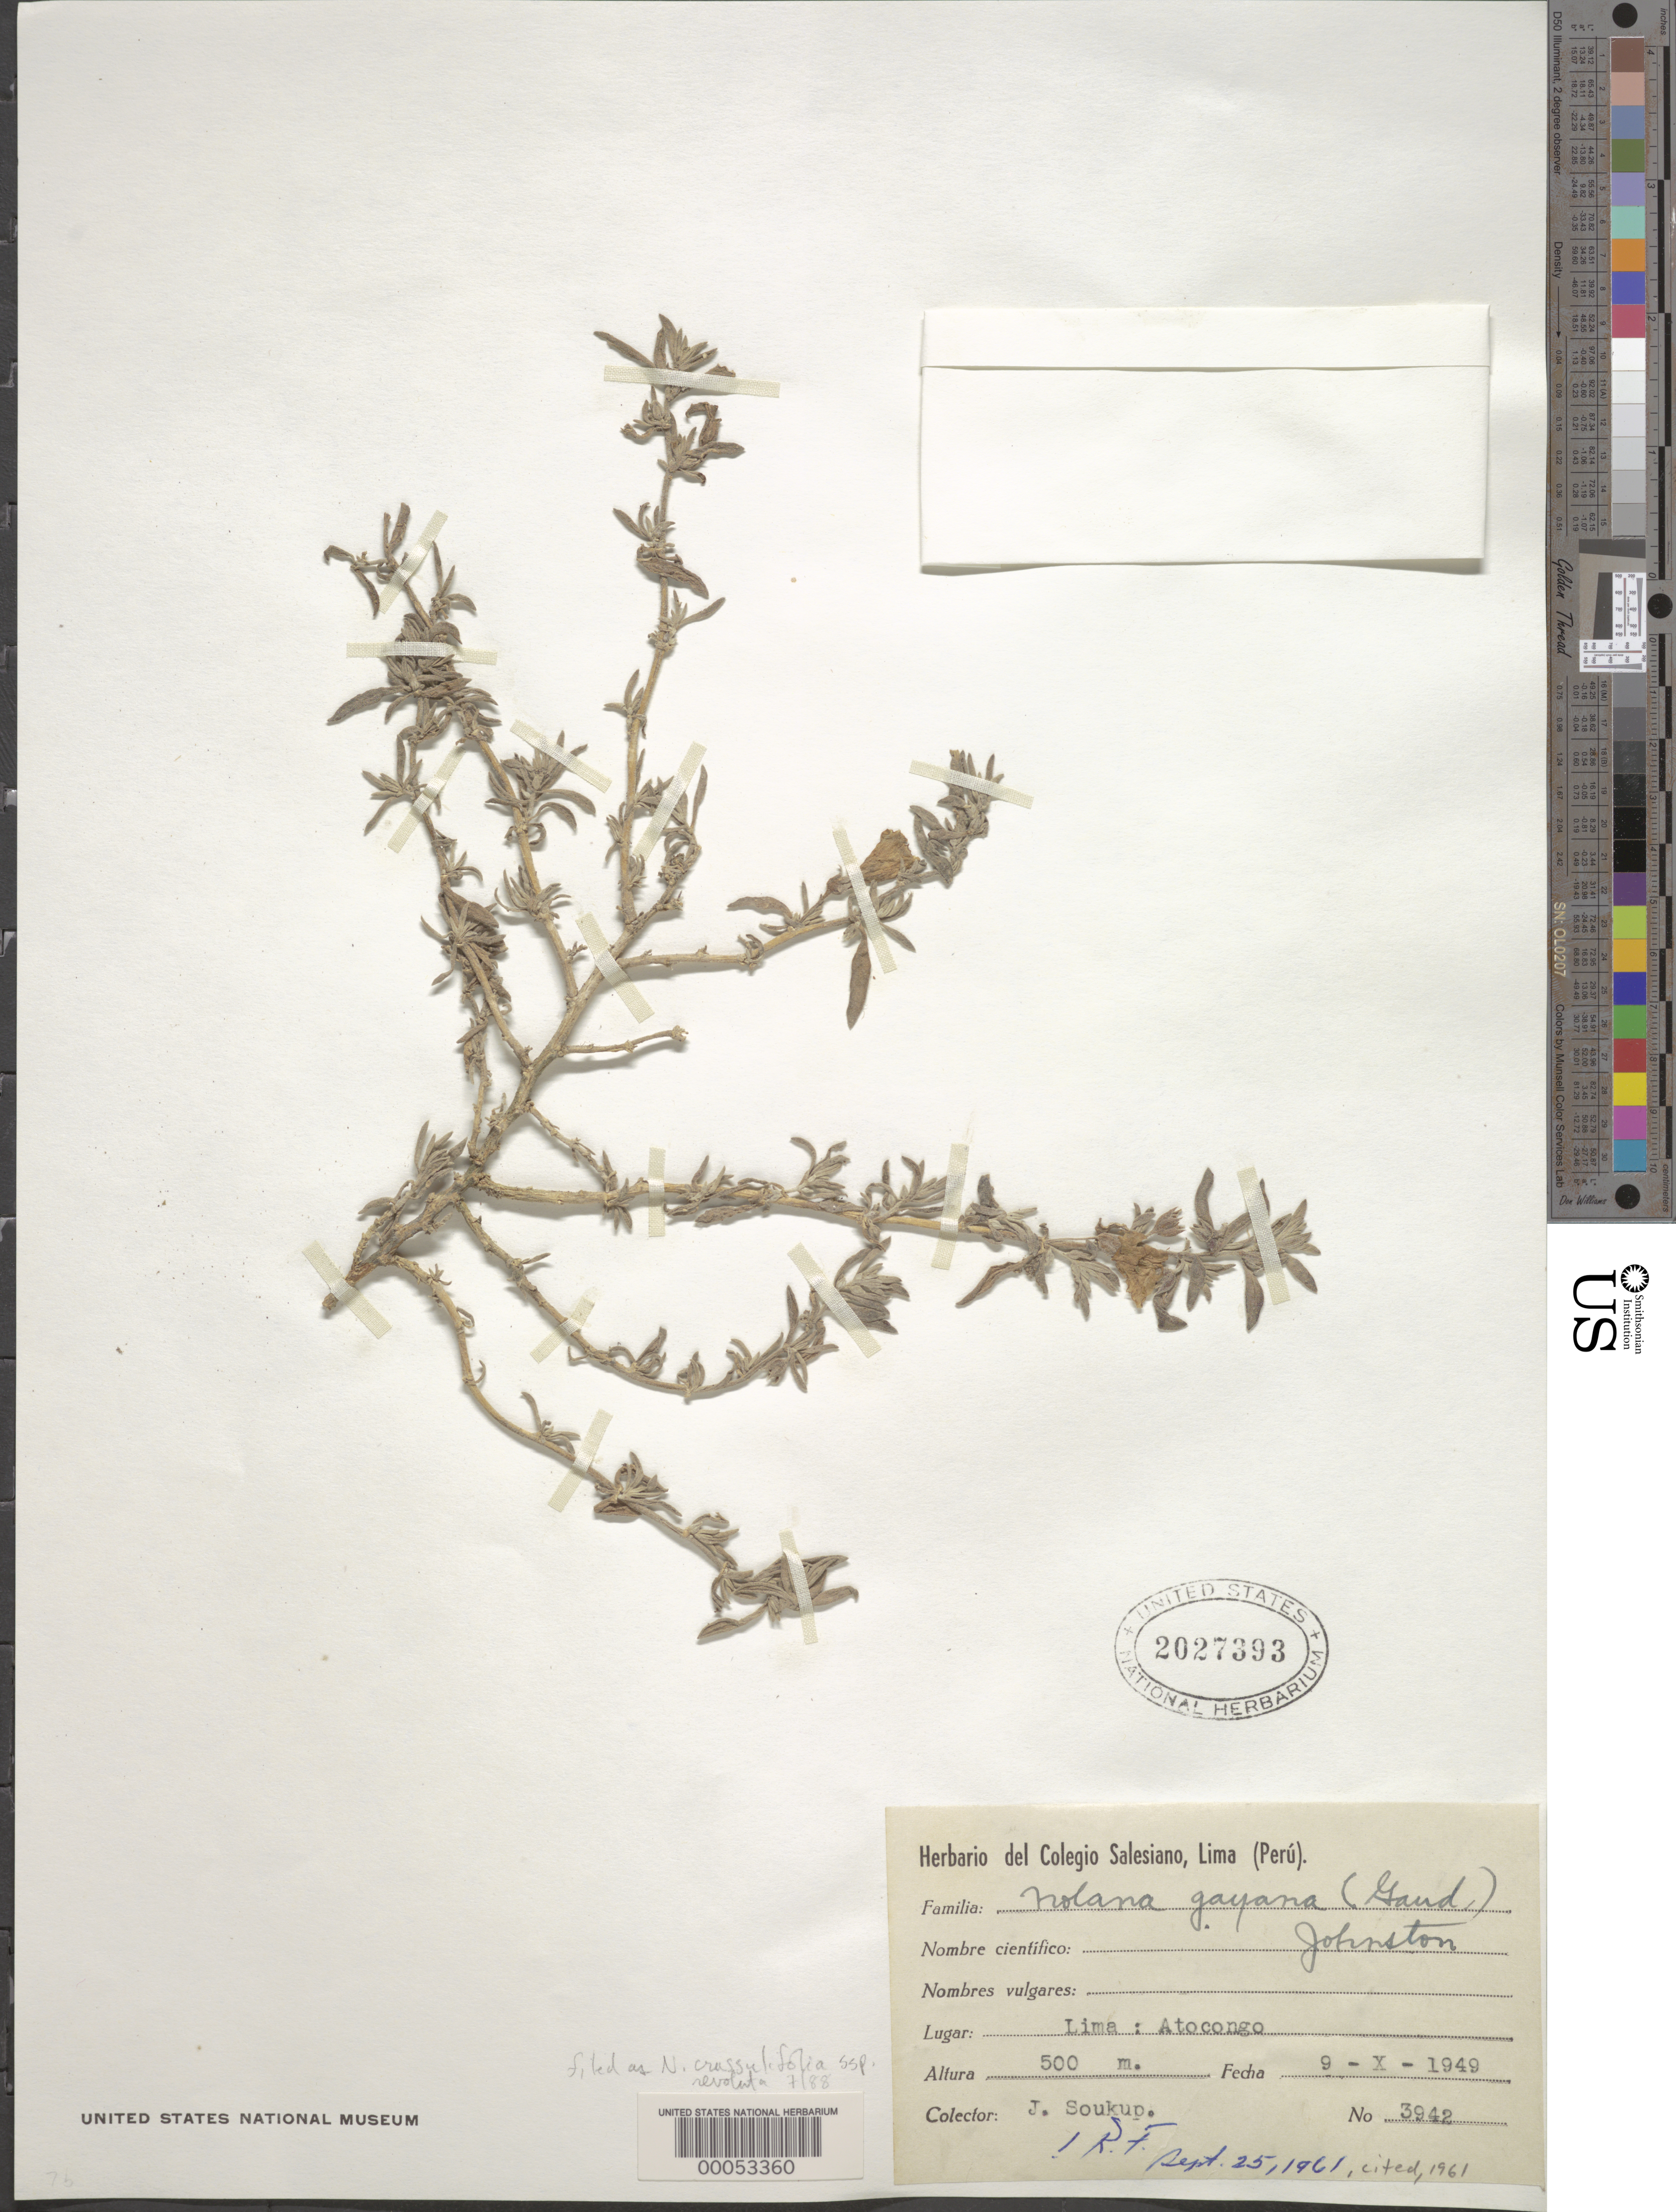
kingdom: Plantae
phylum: Tracheophyta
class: Magnoliopsida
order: Solanales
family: Solanaceae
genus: Nolana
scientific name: Nolana crassulifolia subsp. revoluta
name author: (Ruiz & Pav.) Mesa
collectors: J. J. Soukup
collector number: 3942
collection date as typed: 09 Oct 1949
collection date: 1949-10-09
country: Peru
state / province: Lima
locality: Atocongo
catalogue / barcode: US 2027393